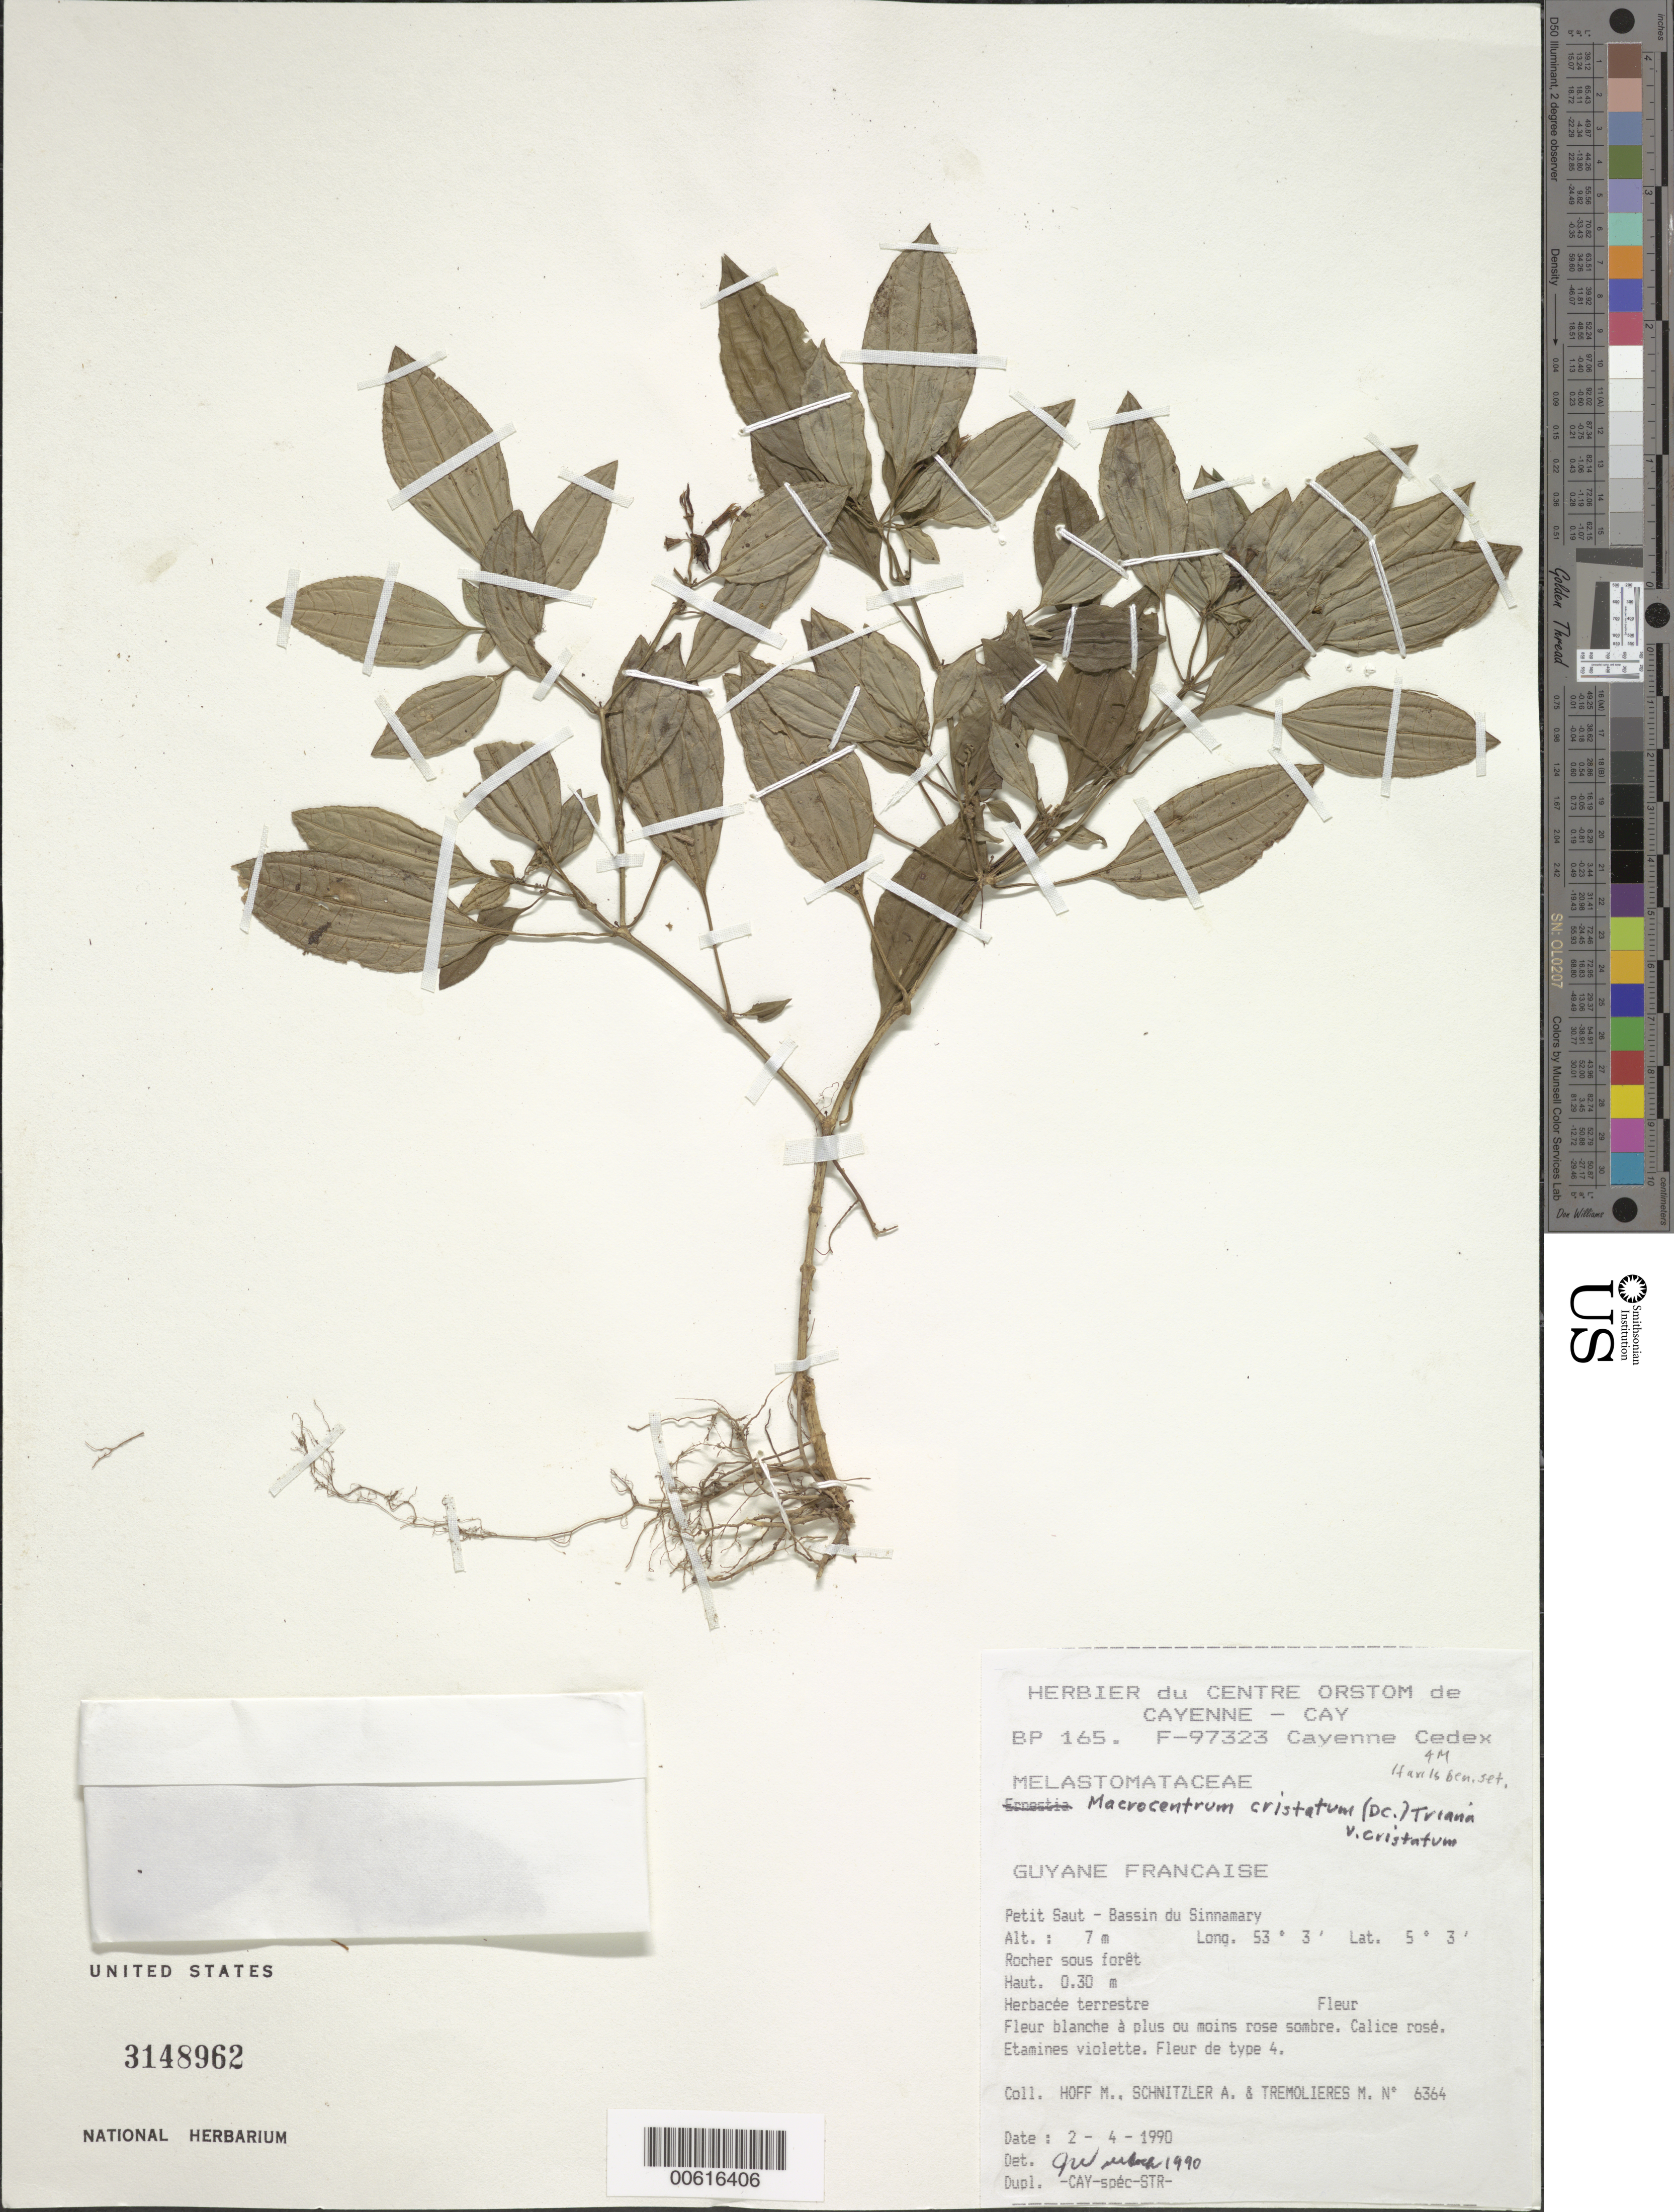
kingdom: Plantae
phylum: Tracheophyta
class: Magnoliopsida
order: Myrtales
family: Melastomataceae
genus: Macrocentrum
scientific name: Macrocentrum cristatum var. cristatum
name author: (DC.) Triana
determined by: Wurdack, John J., (US), US (UNITED STATES)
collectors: M. Hoff, A. Schnitzler & M. Tremolieres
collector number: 6364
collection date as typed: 2-Apr-90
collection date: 1990-04-02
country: French Guiana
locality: Petit Saut, Fleuve Sinnamary, Bassin du Sinnamary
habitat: Rocher sous foret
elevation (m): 7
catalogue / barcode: US 3148962